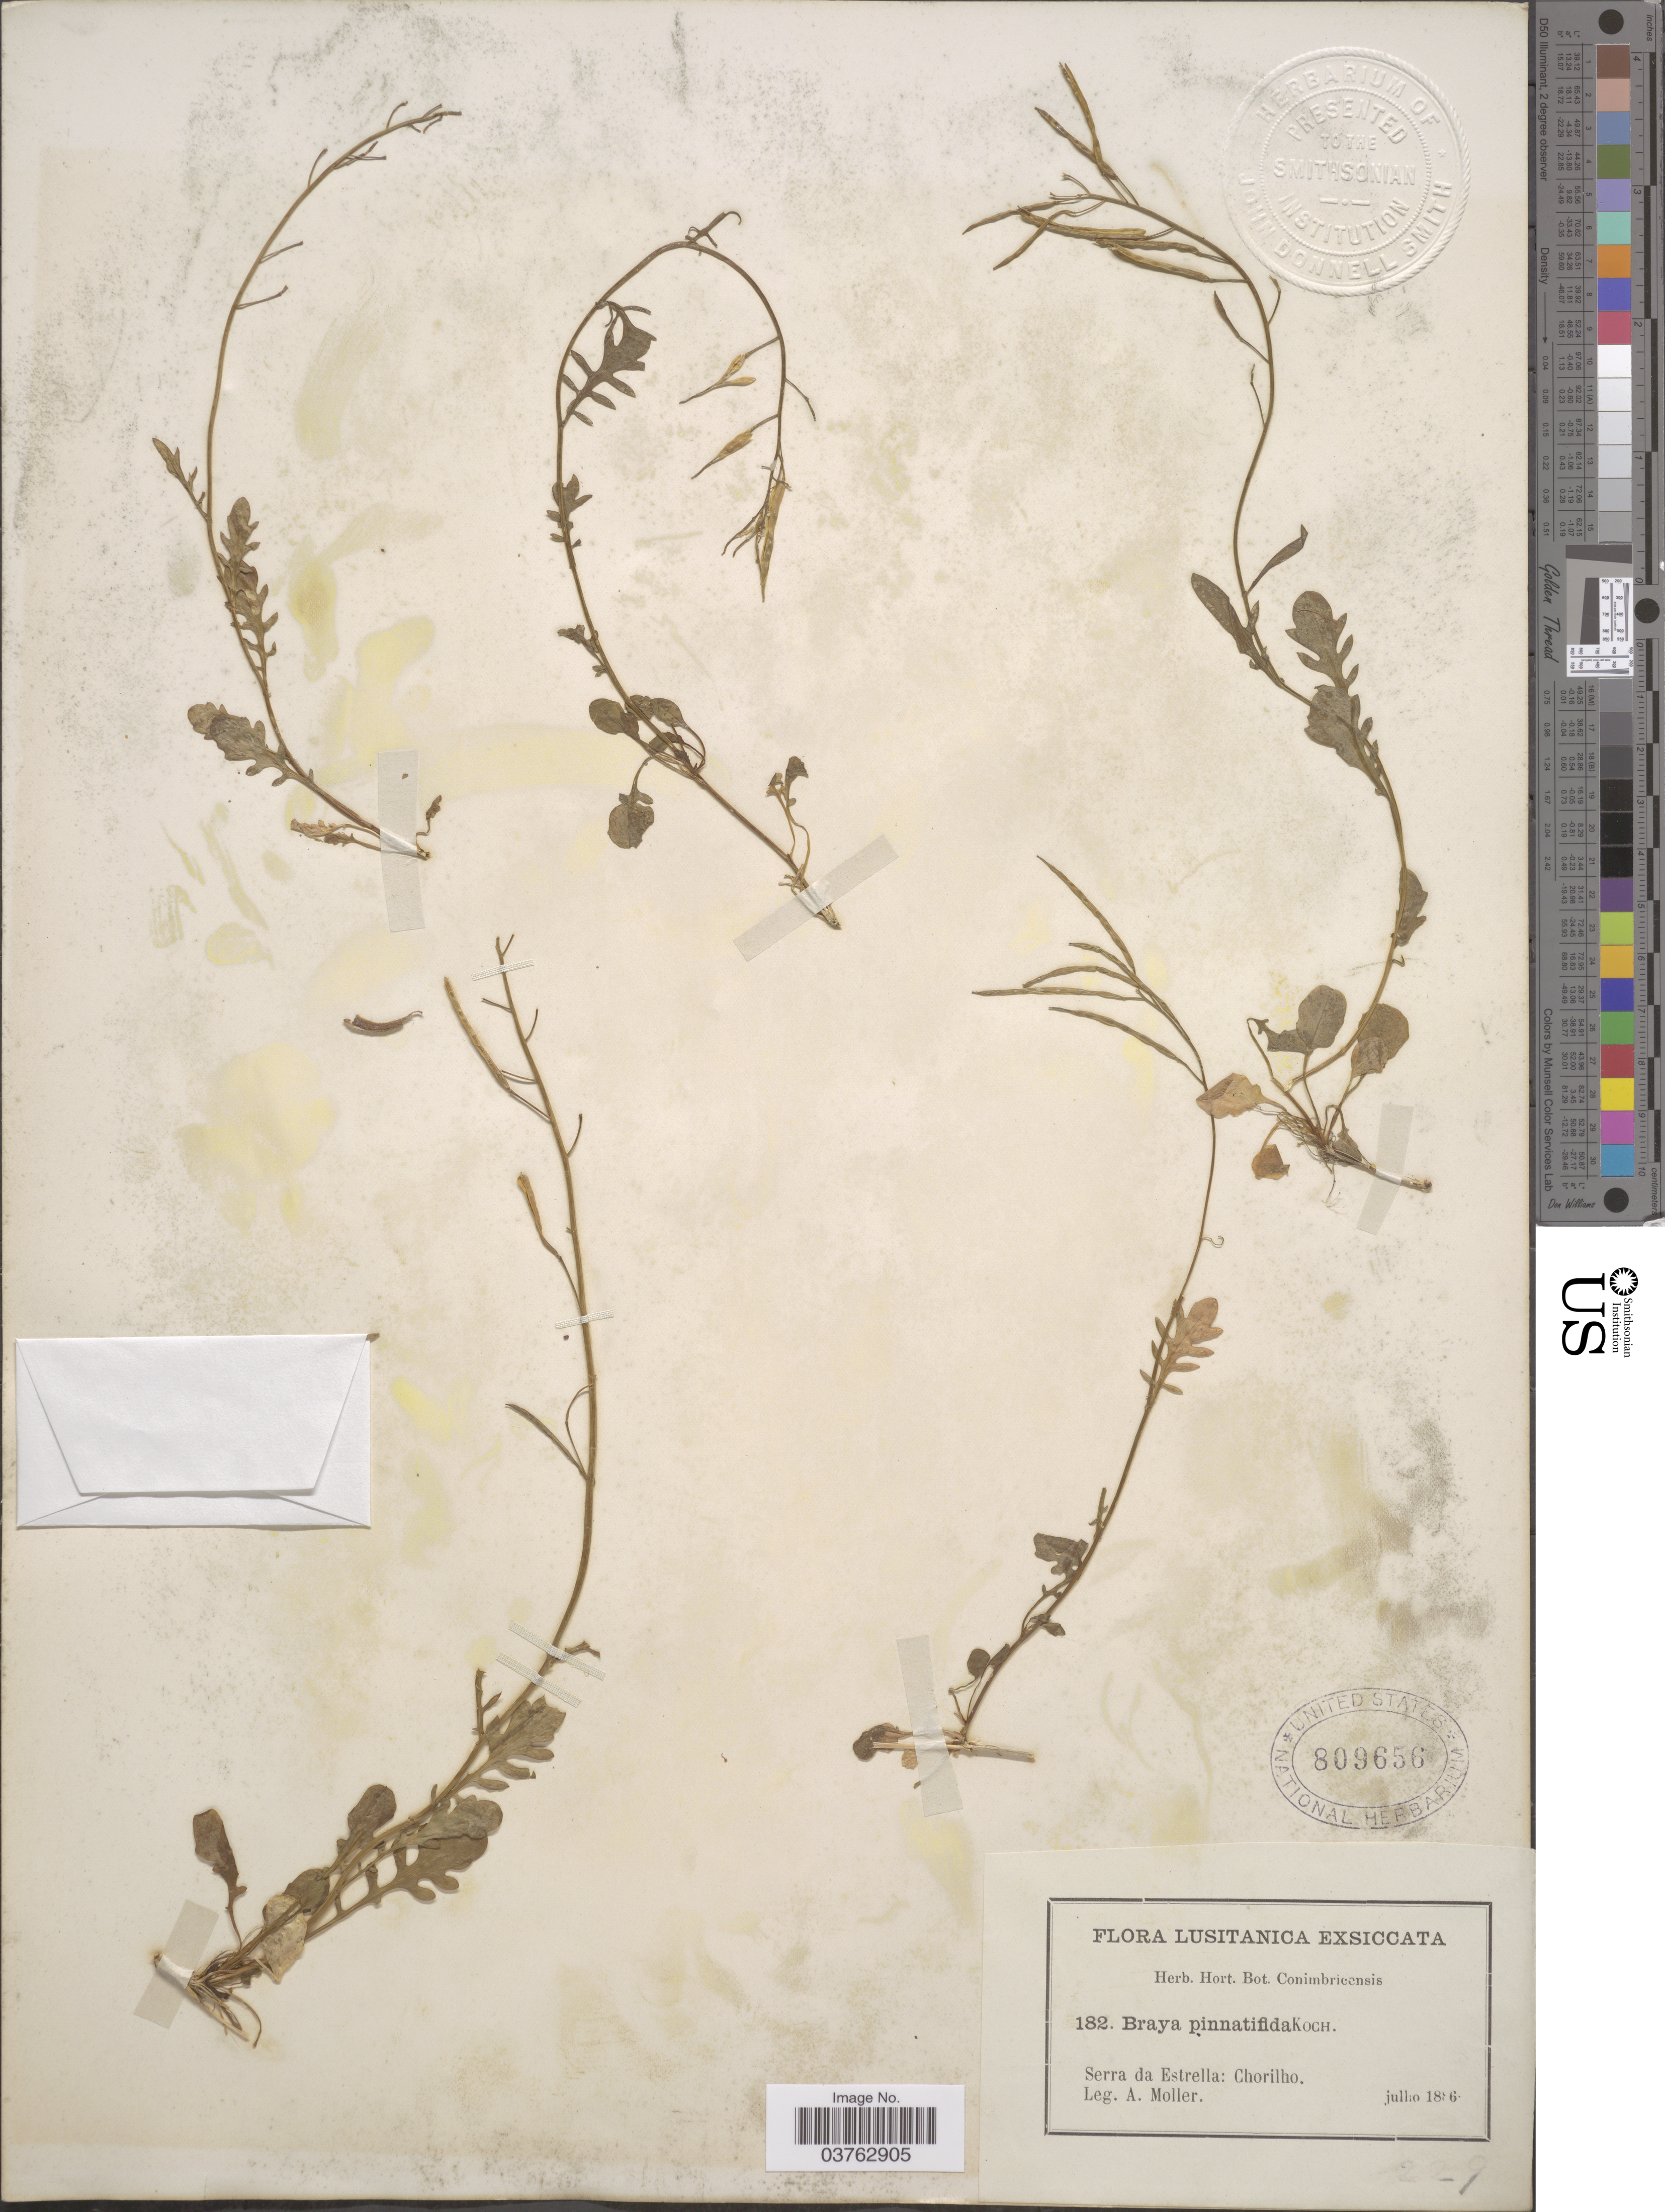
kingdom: Plantae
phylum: Tracheophyta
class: Magnoliopsida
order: Brassicales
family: Brassicaceae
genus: Braya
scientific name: Braya pinnatifida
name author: (Lam.) W.D.J. Koch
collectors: A. Moller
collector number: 182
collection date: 1886-07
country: Portugal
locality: Lusitanica. Serra da Estrella: Chorilho.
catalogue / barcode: US 809656